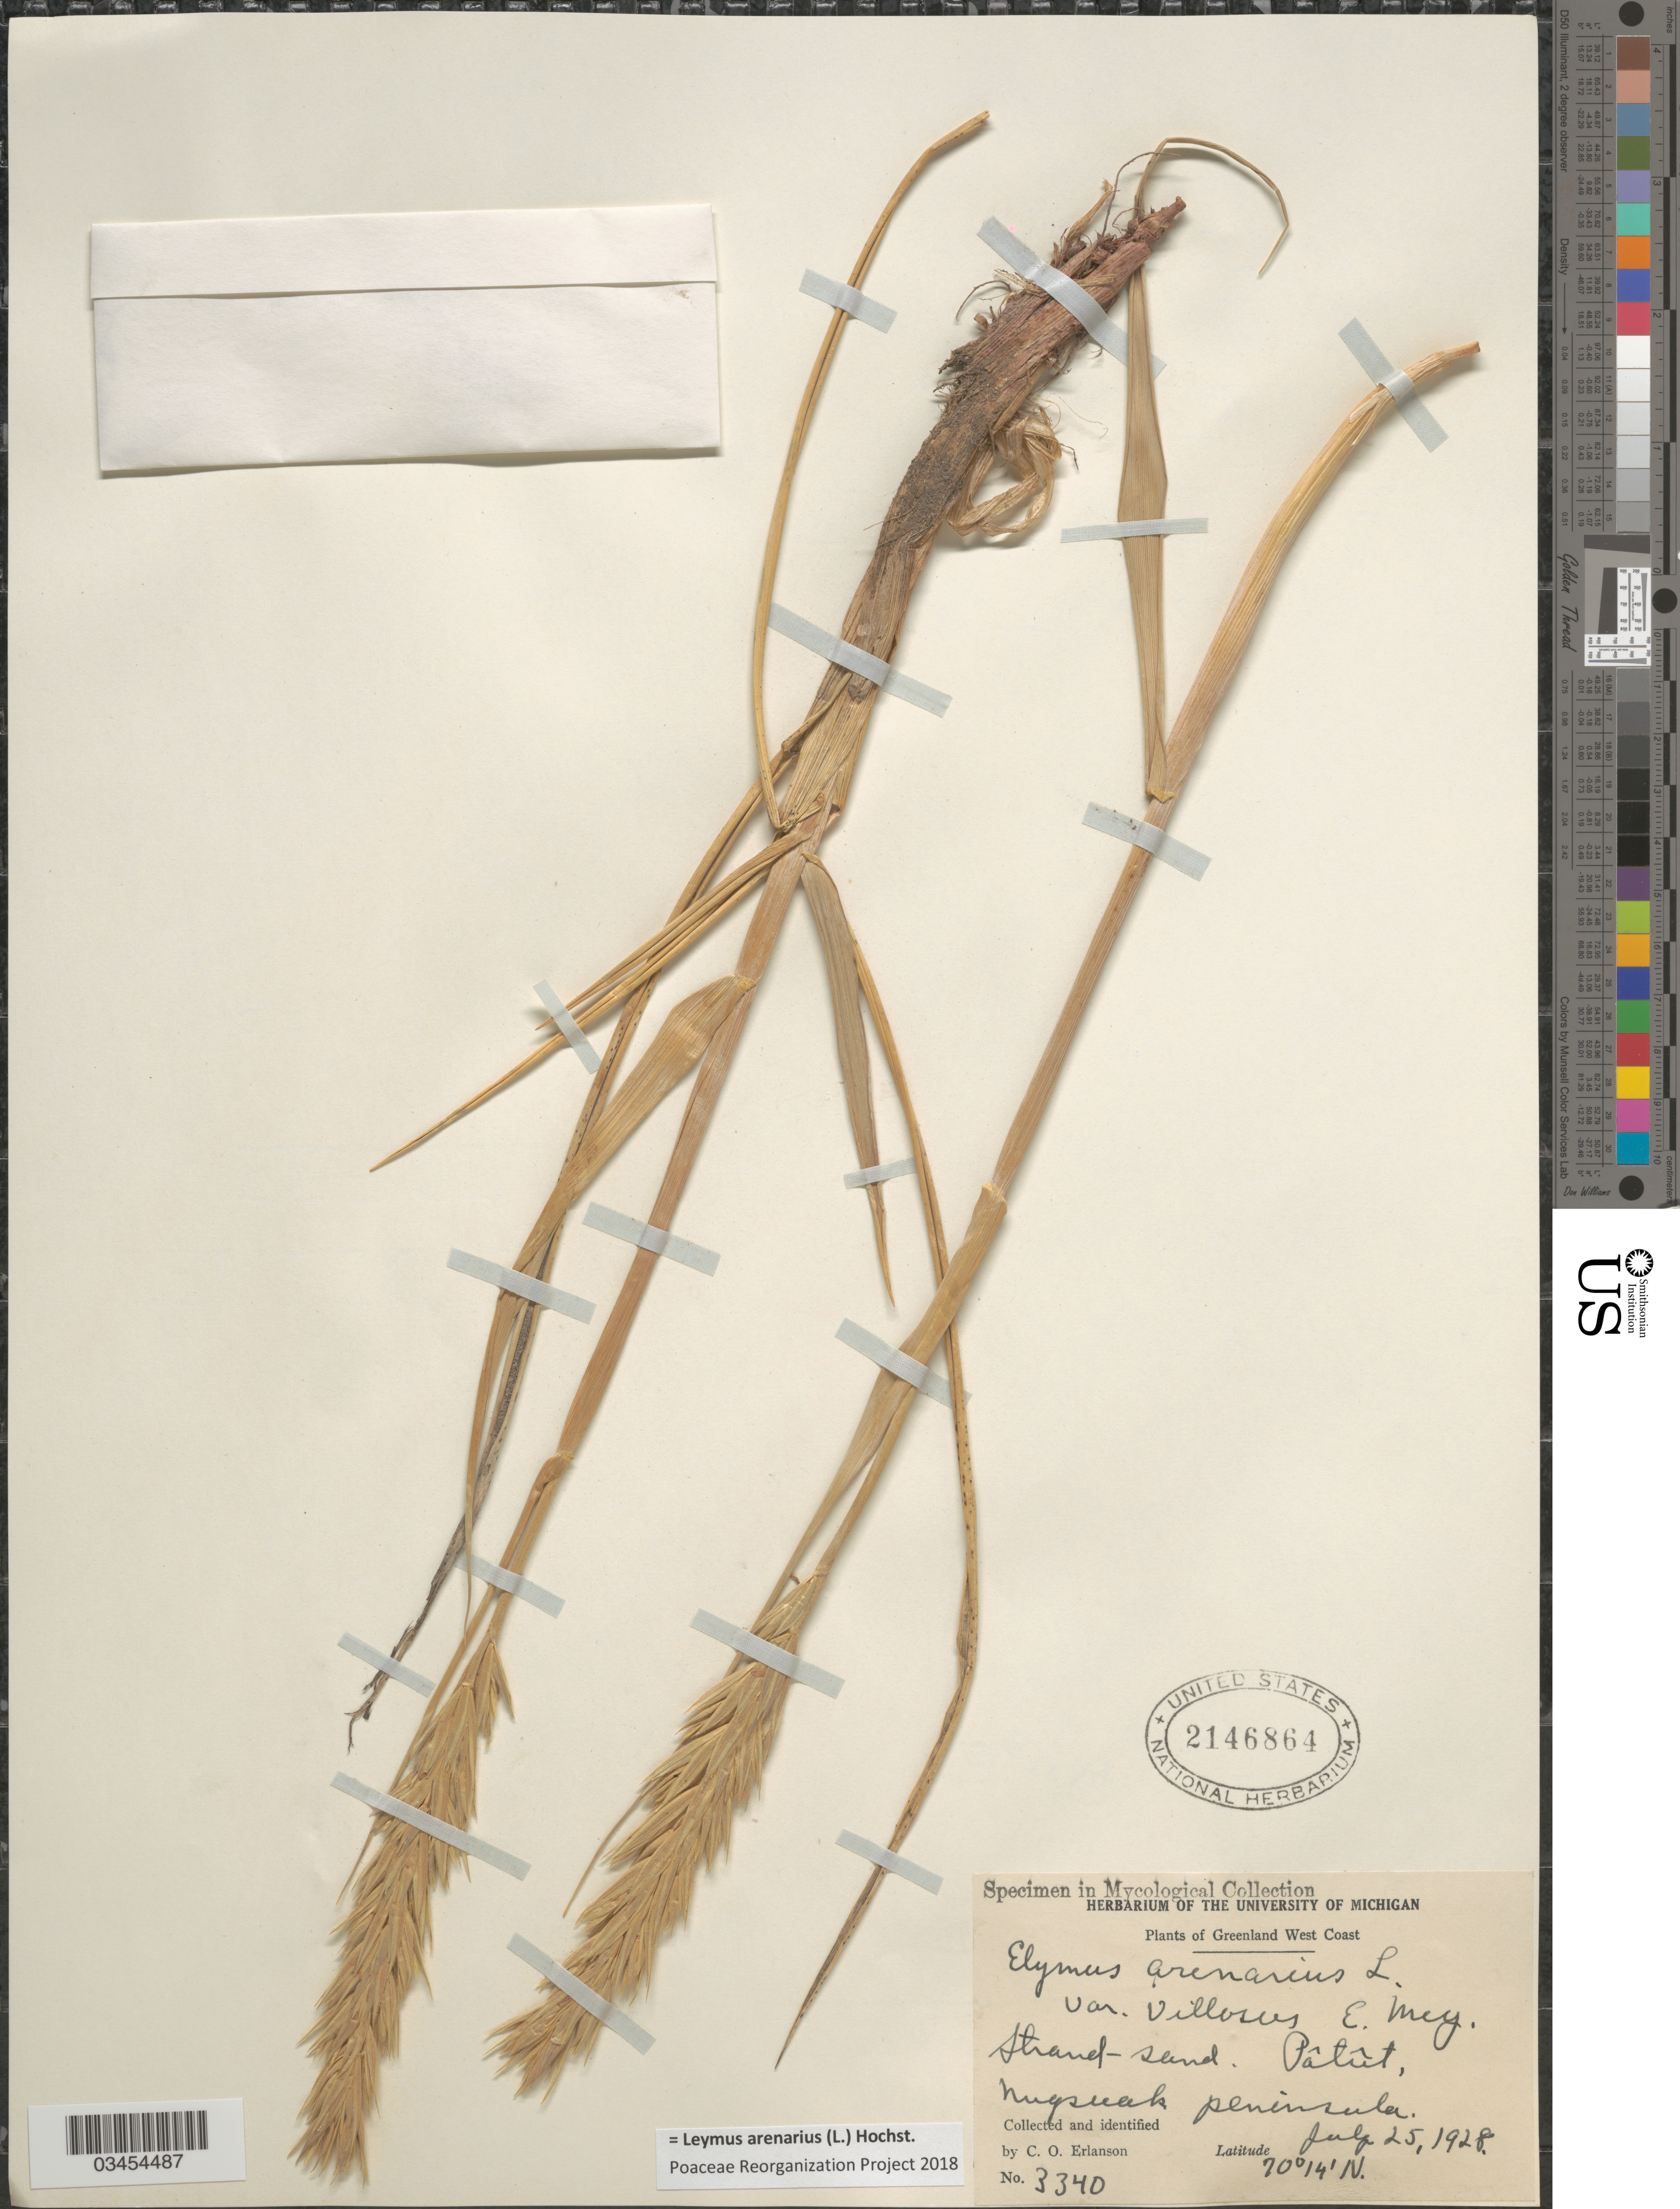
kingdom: Plantae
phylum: Tracheophyta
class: Liliopsida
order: Poales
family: Poaceae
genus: Leymus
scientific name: Leymus mollis subsp. mollis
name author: (Trin.) Pilg.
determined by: Soreng, Robert J., Research Associate (BOT), Smithsonian Institution - National Museum of Natural History (UNITED STATES)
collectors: C. O. Erlanson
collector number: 3340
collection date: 1928-07-25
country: Greenland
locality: Greenland West Coast. Pâlût, Nugsuak peninsula.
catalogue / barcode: US 2146864